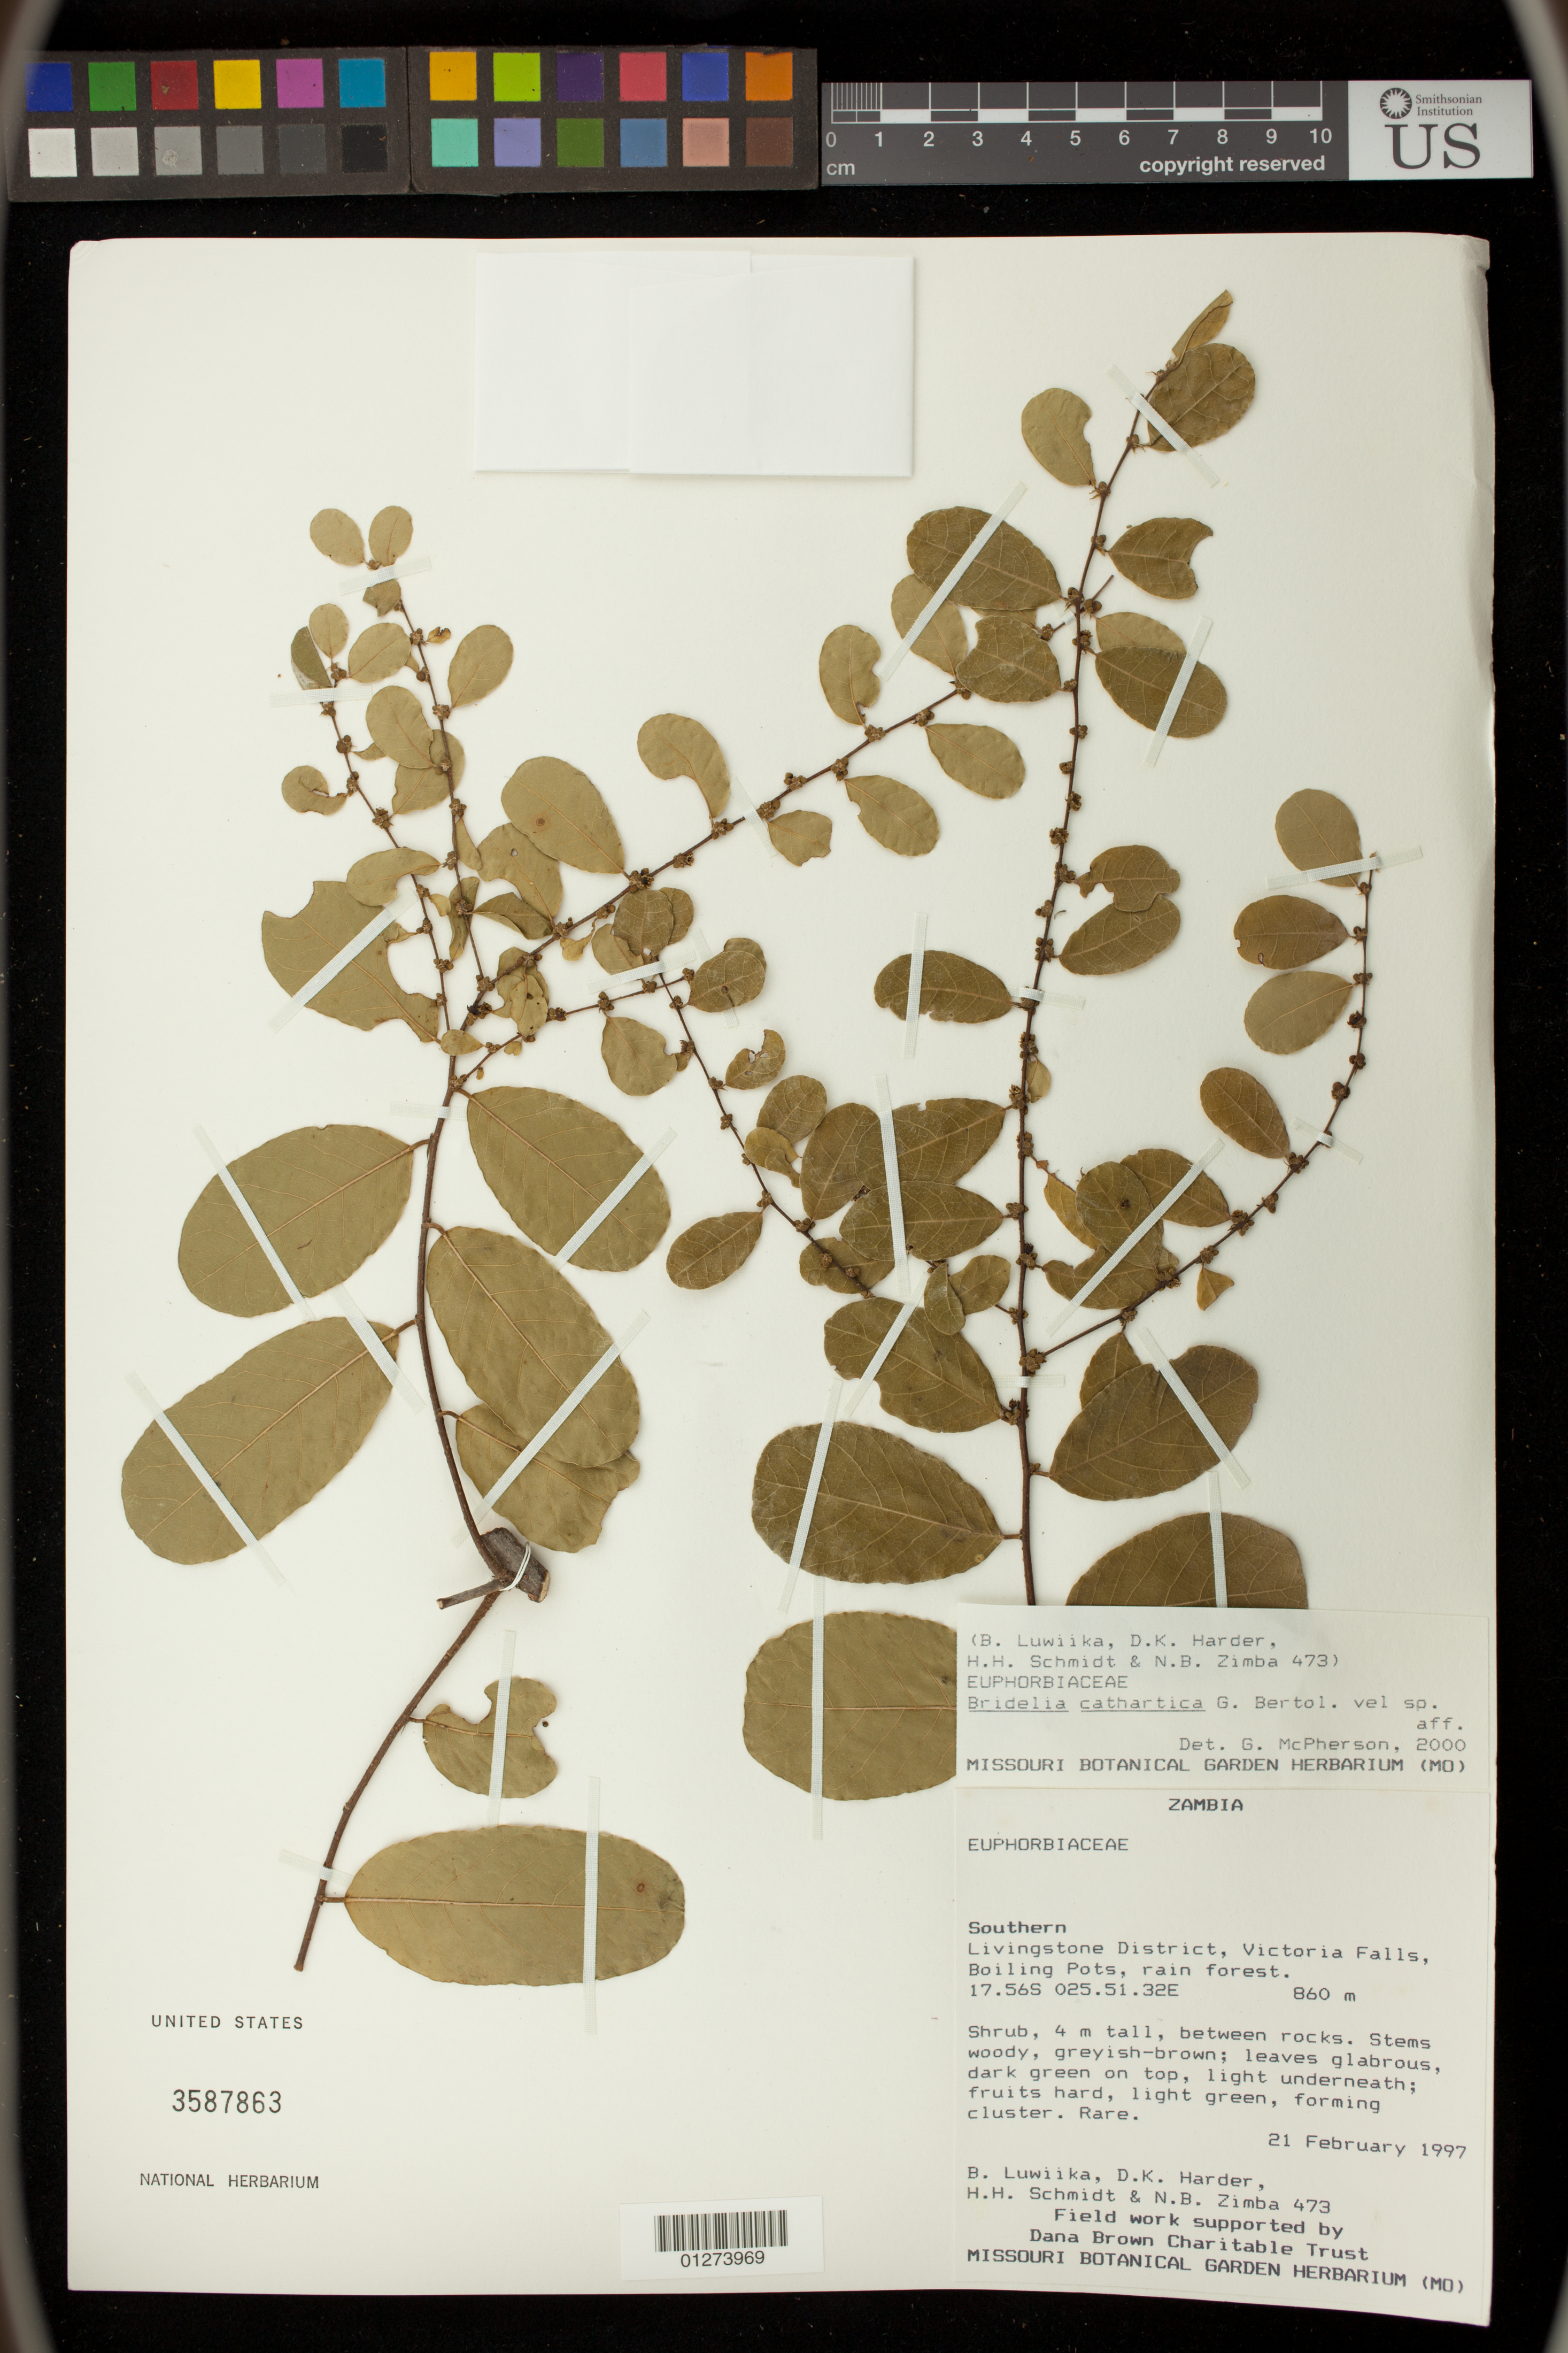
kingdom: Plantae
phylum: Tracheophyta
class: Magnoliopsida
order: Malpighiales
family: Phyllanthaceae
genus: Bridelia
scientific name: Bridelia cathartica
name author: G. Bertol.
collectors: B. Luwiika, D. Harder, H. H. Schmidt & N. B. Zimba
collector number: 473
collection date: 1997-02-21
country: Zambia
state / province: Southern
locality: Livingstone District, Victoria Falls, Boiling Pots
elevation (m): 860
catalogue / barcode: US 3587863